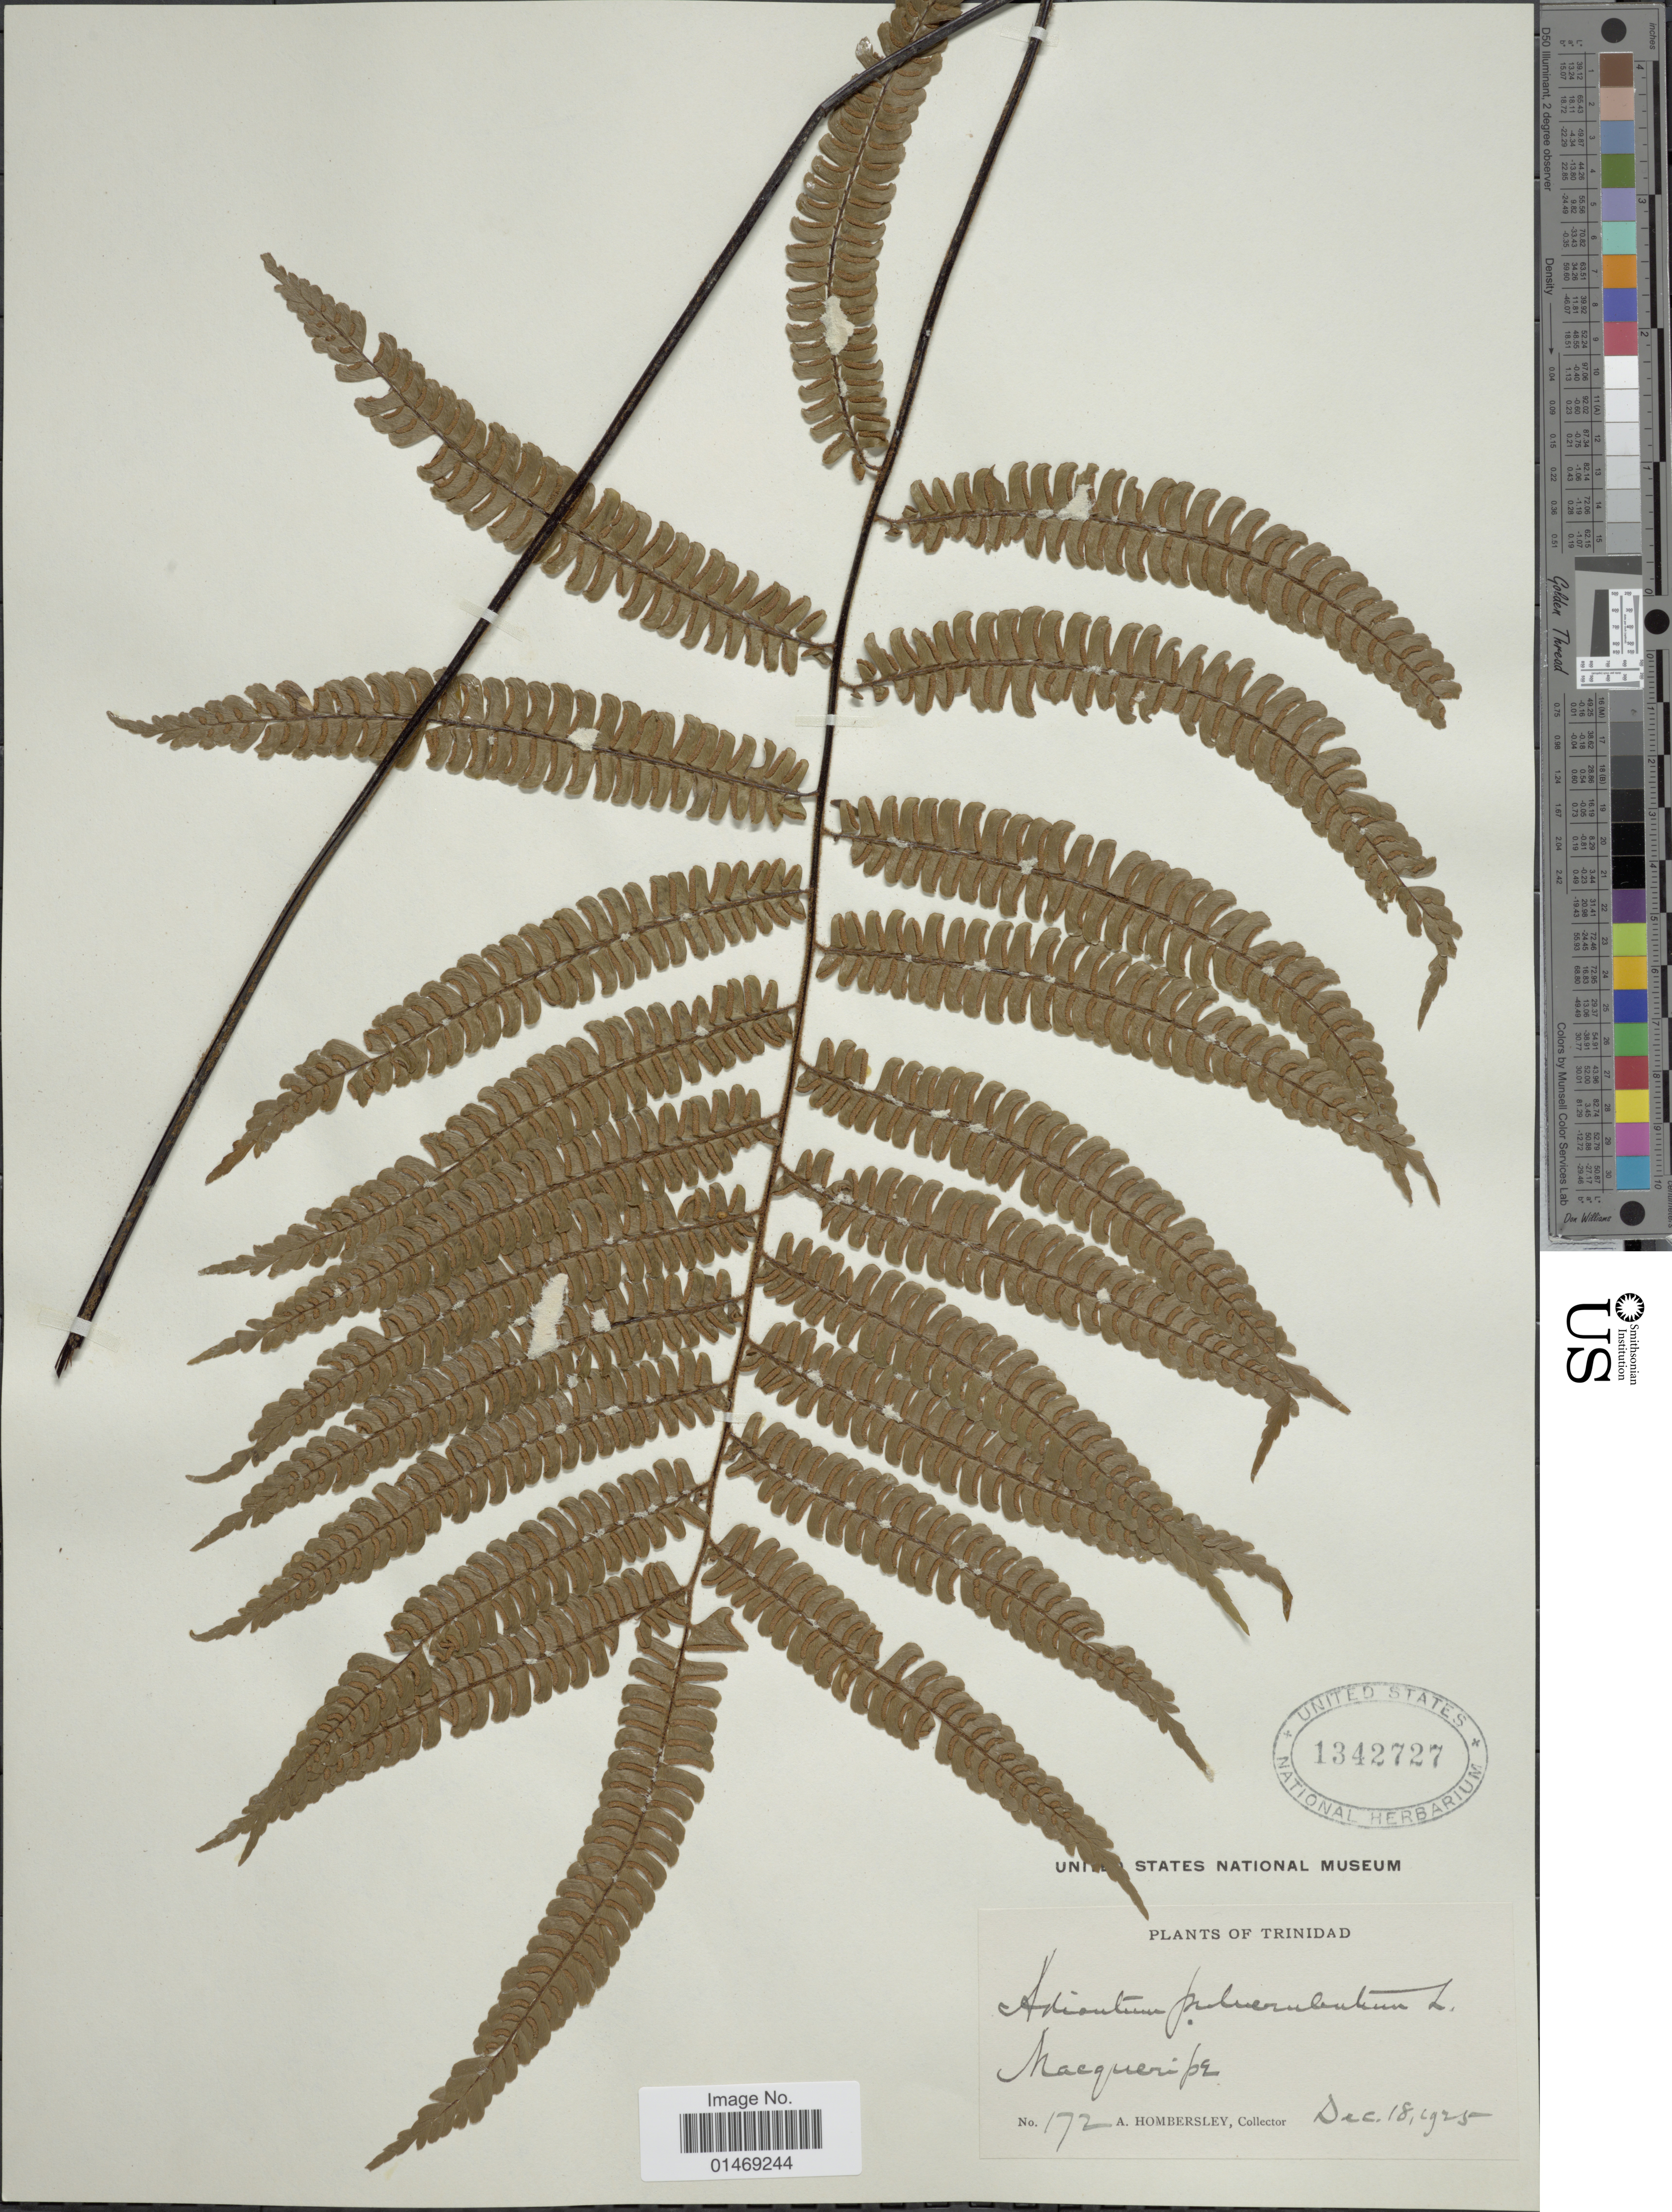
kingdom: Plantae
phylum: Tracheophyta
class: Polypodiopsida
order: Polypodiales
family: Pteridaceae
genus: Adiantum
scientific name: Adiantum pulverulentum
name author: L.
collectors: A. Hombersley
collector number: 172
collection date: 1925-12-18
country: Trinidad and Tobago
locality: Trinidad, Maqueripe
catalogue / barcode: US 1342727